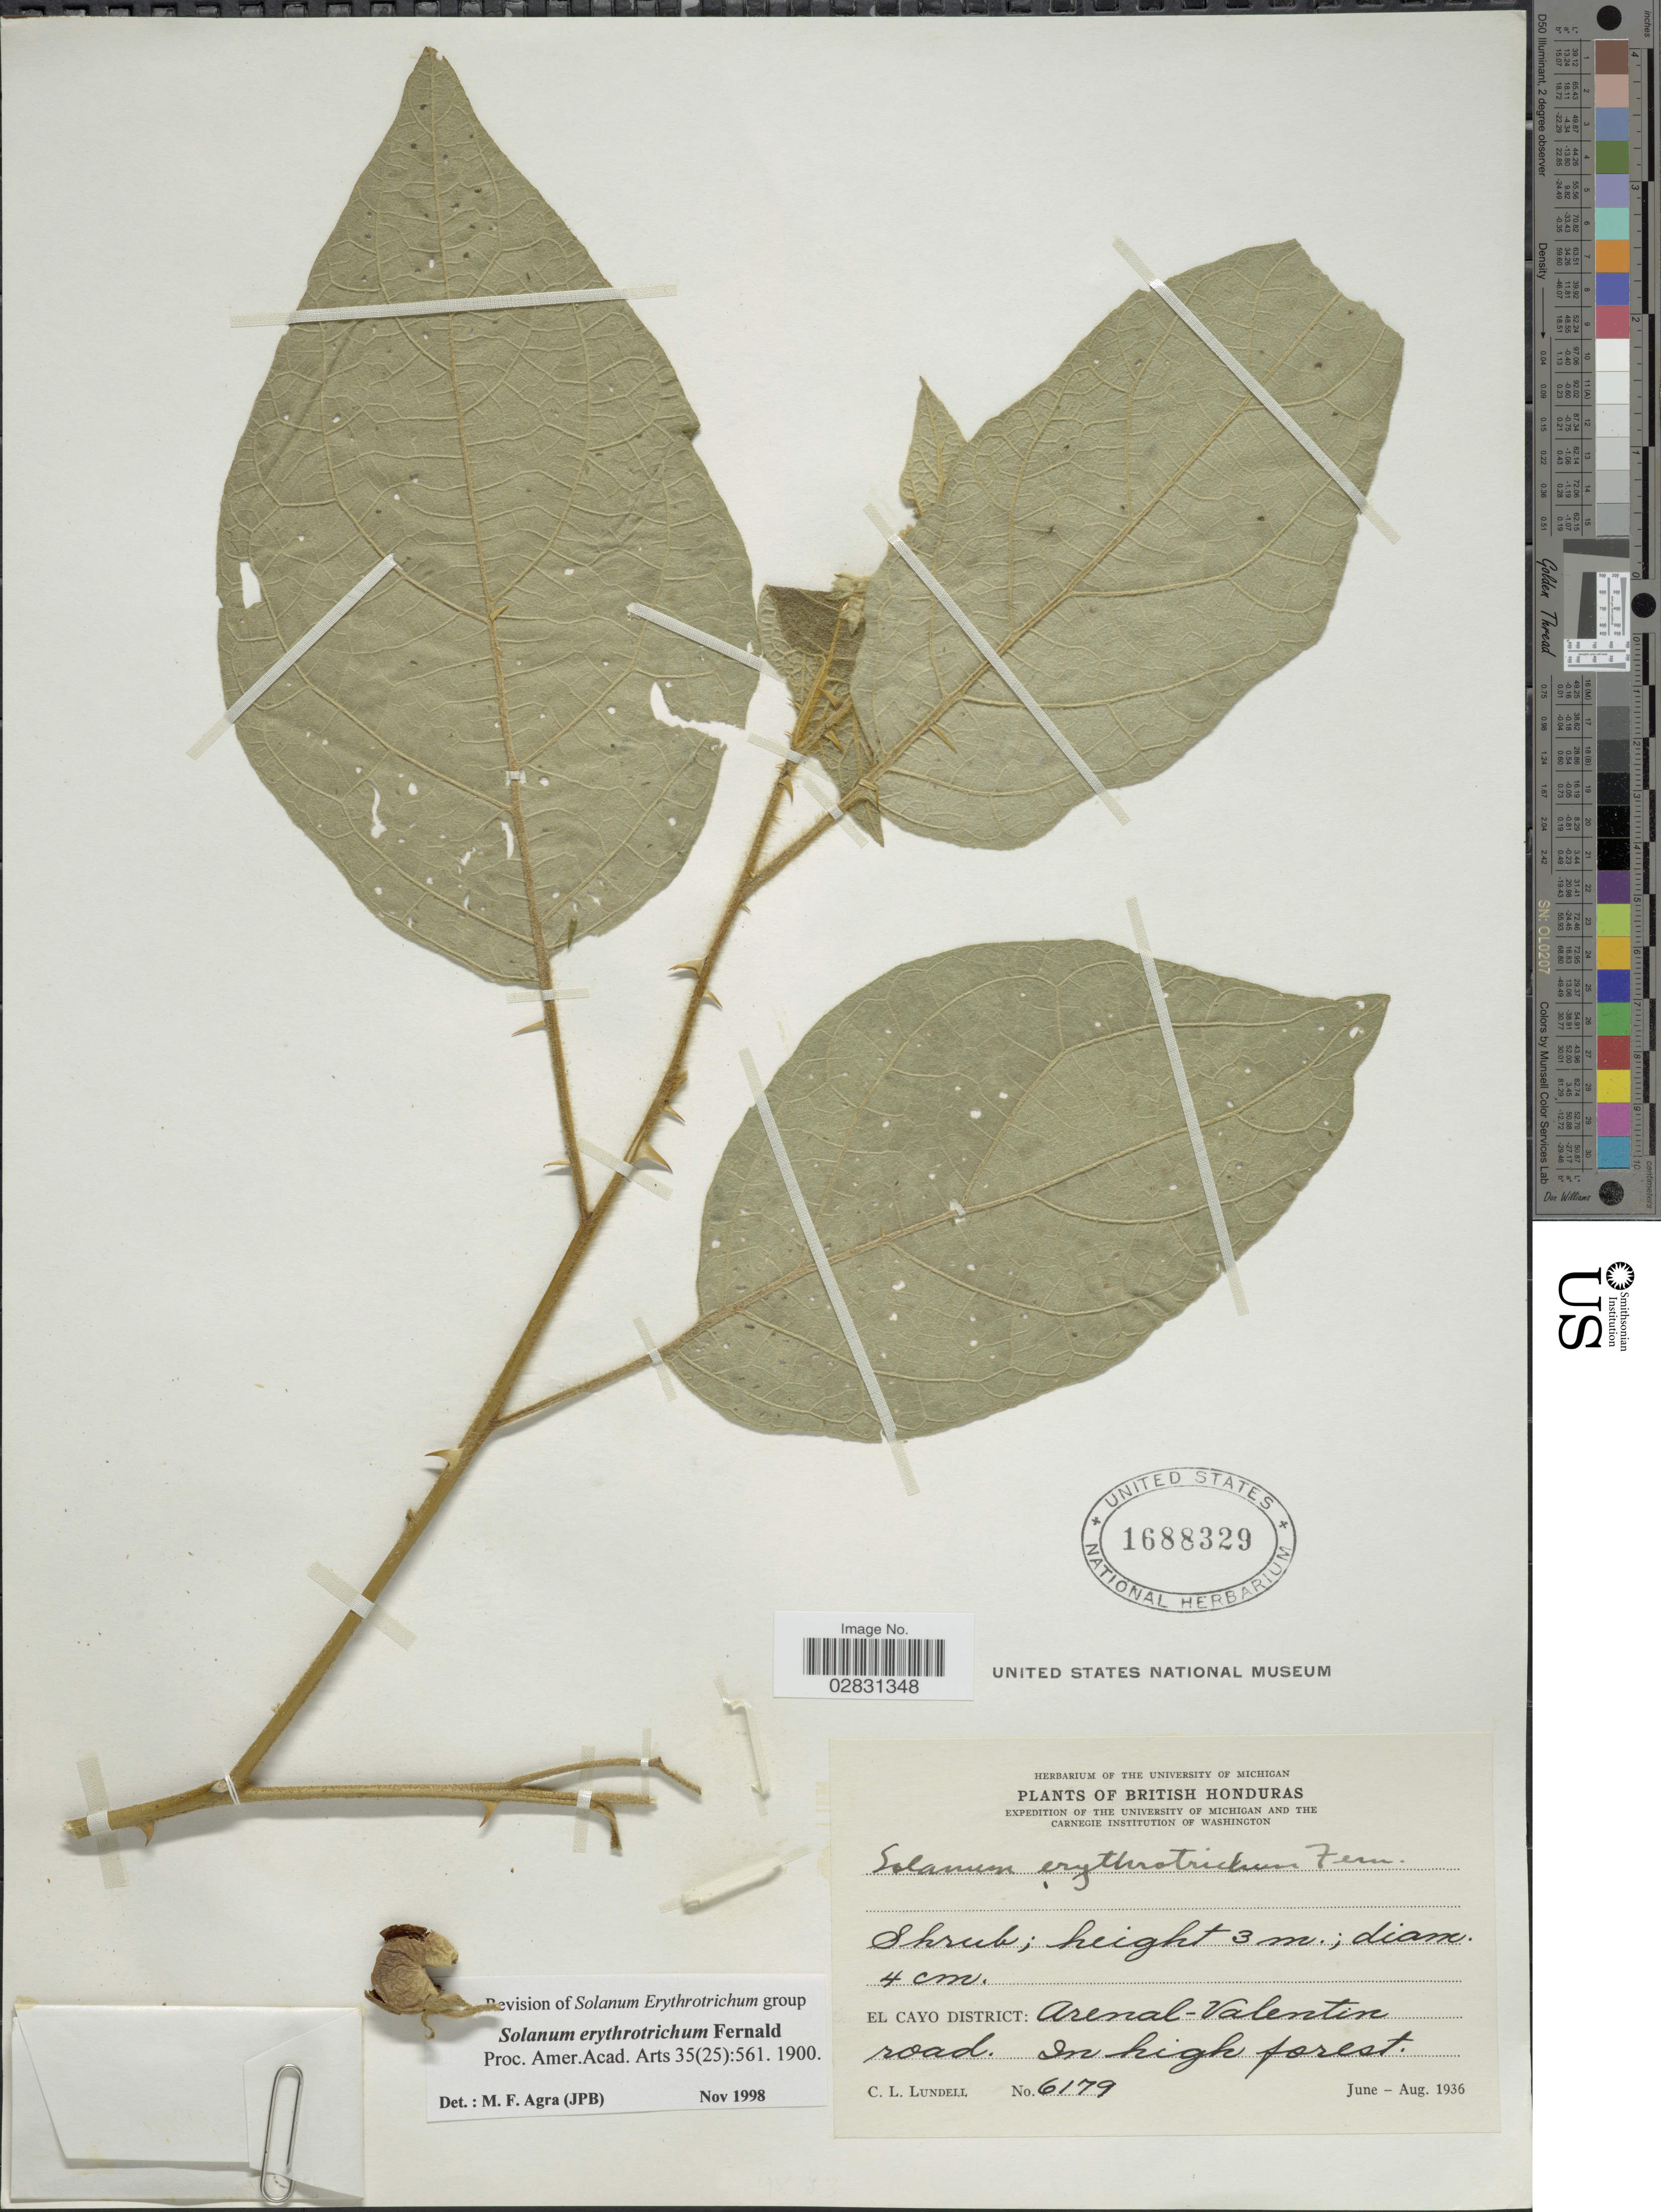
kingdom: Plantae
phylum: Tracheophyta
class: Magnoliopsida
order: Solanales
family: Solanaceae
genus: Solanum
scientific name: Solanum erythrotrichum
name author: Fernald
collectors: C. L. Lundell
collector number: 6179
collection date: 1936-06/1936-08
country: Belize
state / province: Cayo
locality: British Honduras, El Cayo District: Arenal-Valentin road.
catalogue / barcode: US 1688329